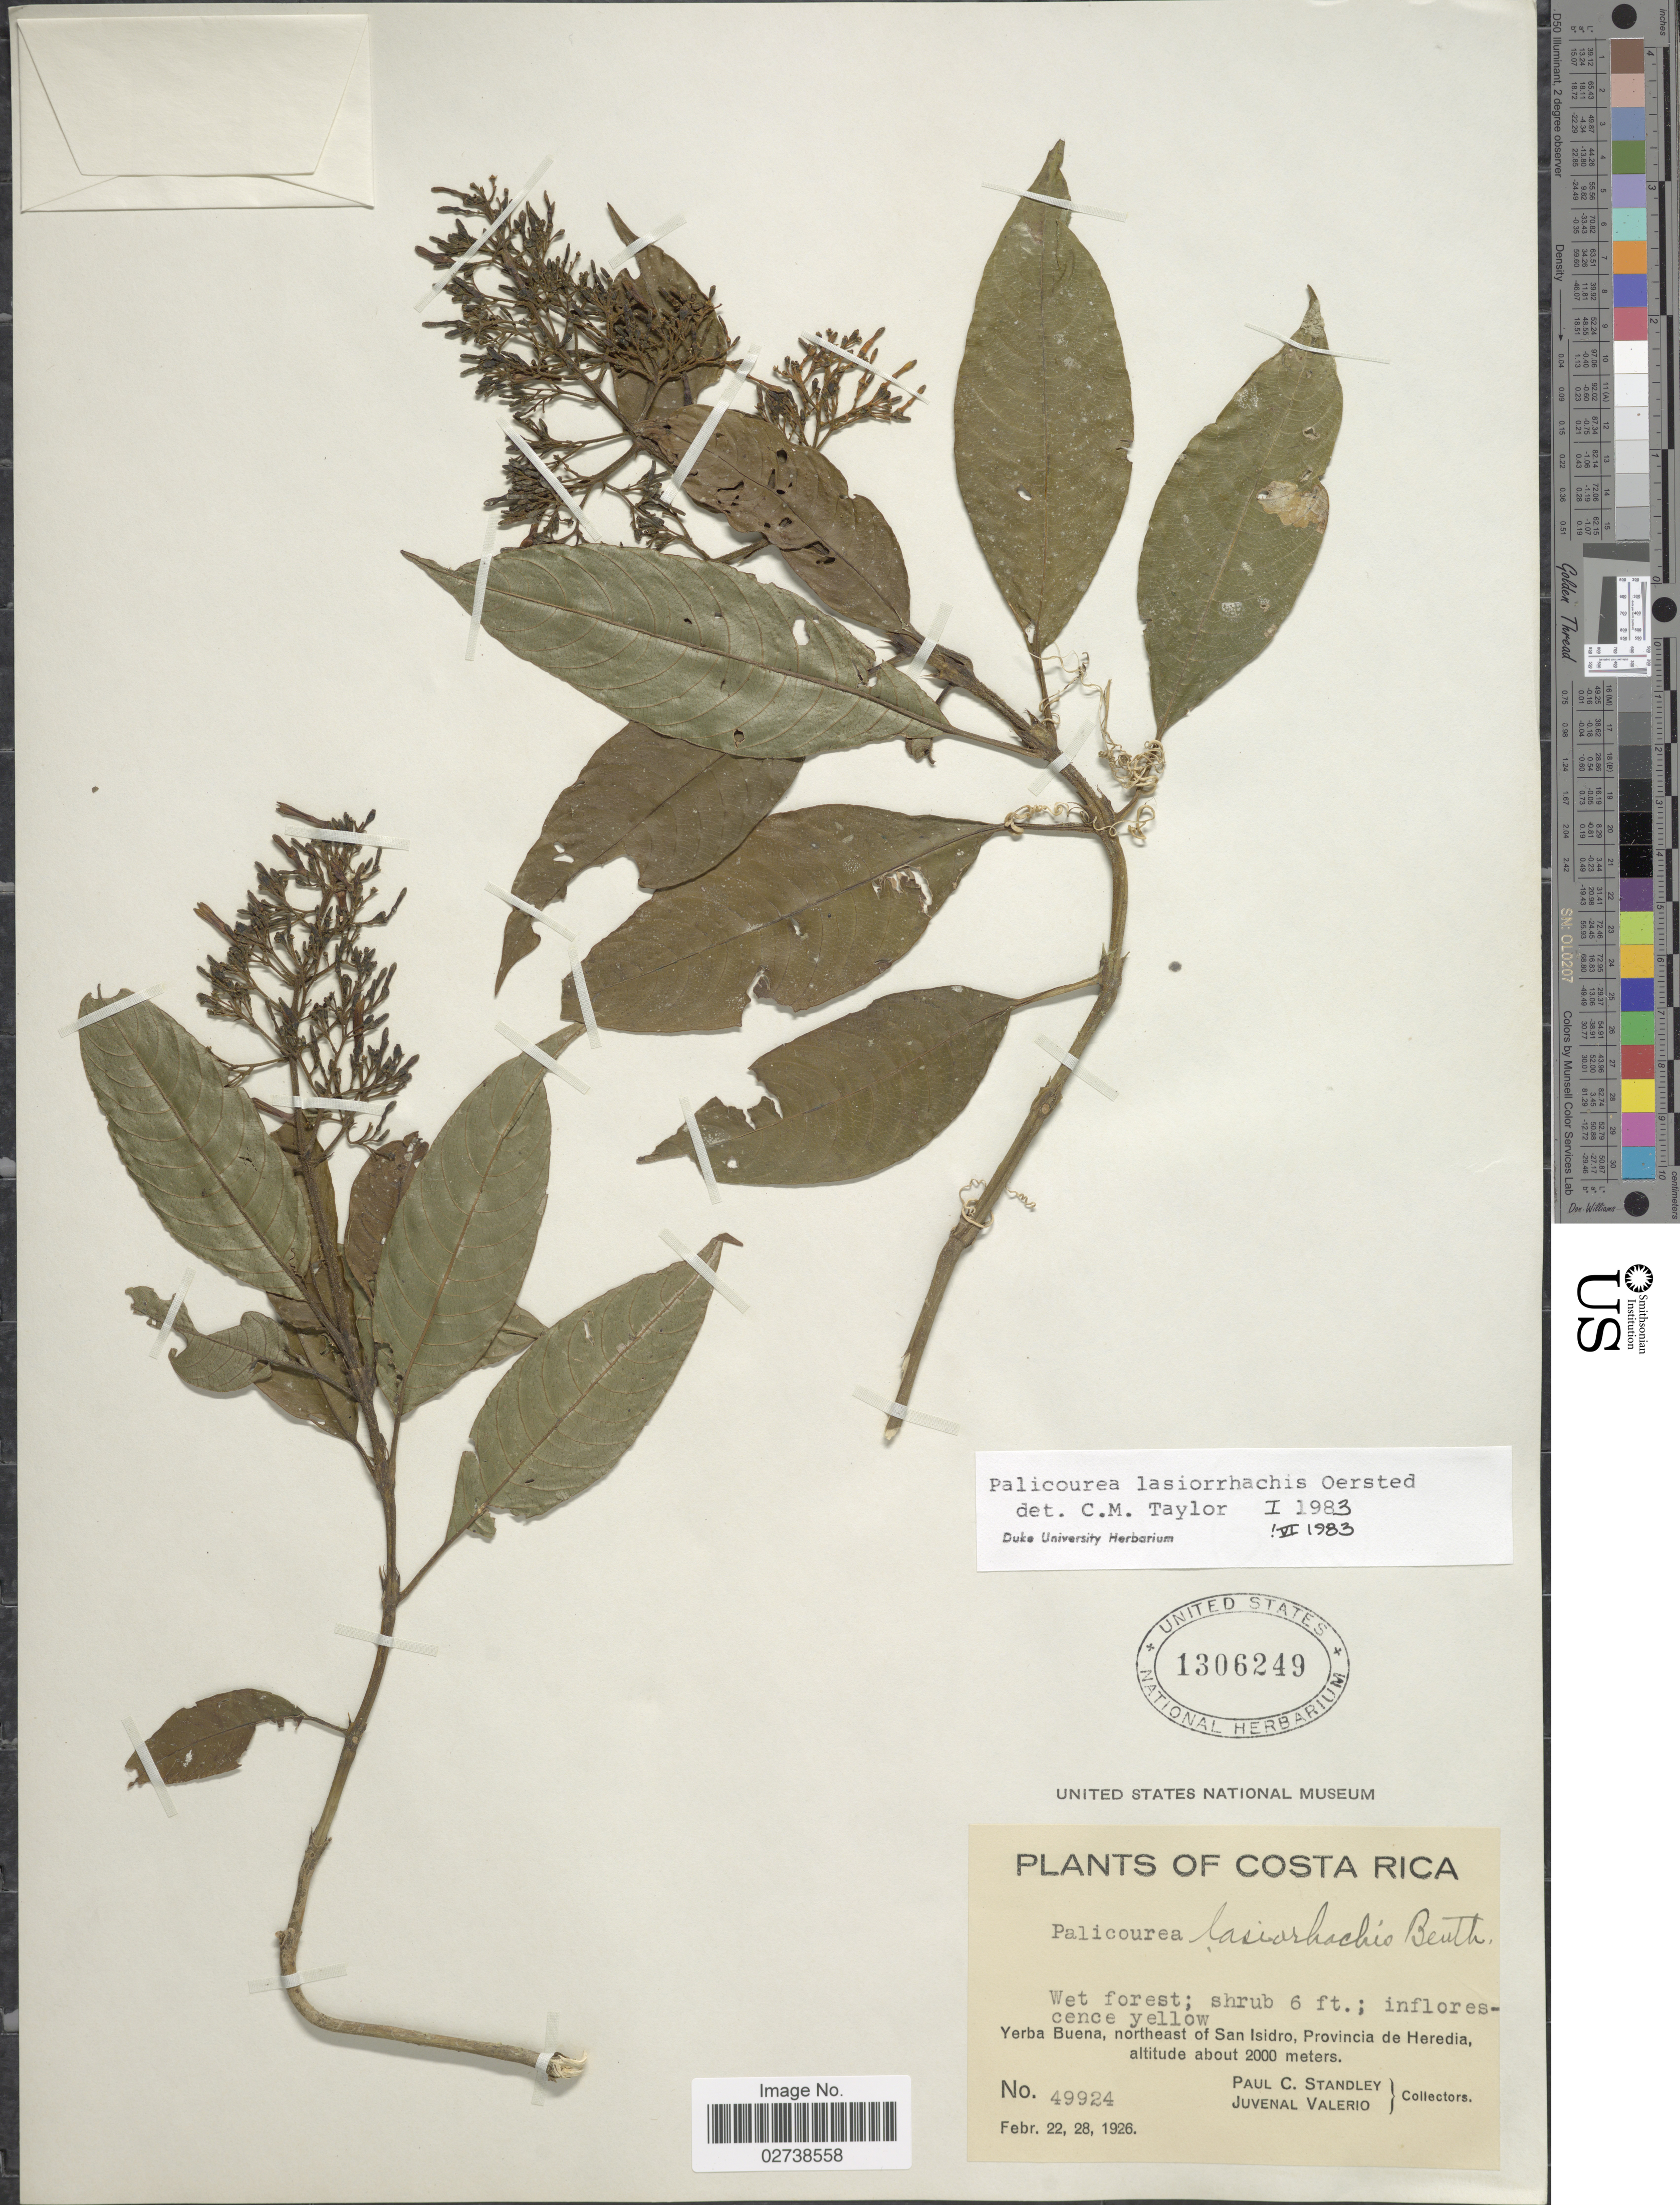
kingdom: Plantae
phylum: Tracheophyta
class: Magnoliopsida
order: Gentianales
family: Rubiaceae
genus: Palicourea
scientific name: Palicourea lasiorrhachis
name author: Oerst.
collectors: P. C. Standley & J. Valerio R.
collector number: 49924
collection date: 1926-02-22/1926-02-28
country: Costa Rica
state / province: Heredia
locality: Wet forest; Yerba Buena, northeast of San Isidro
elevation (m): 2000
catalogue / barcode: US 1306249